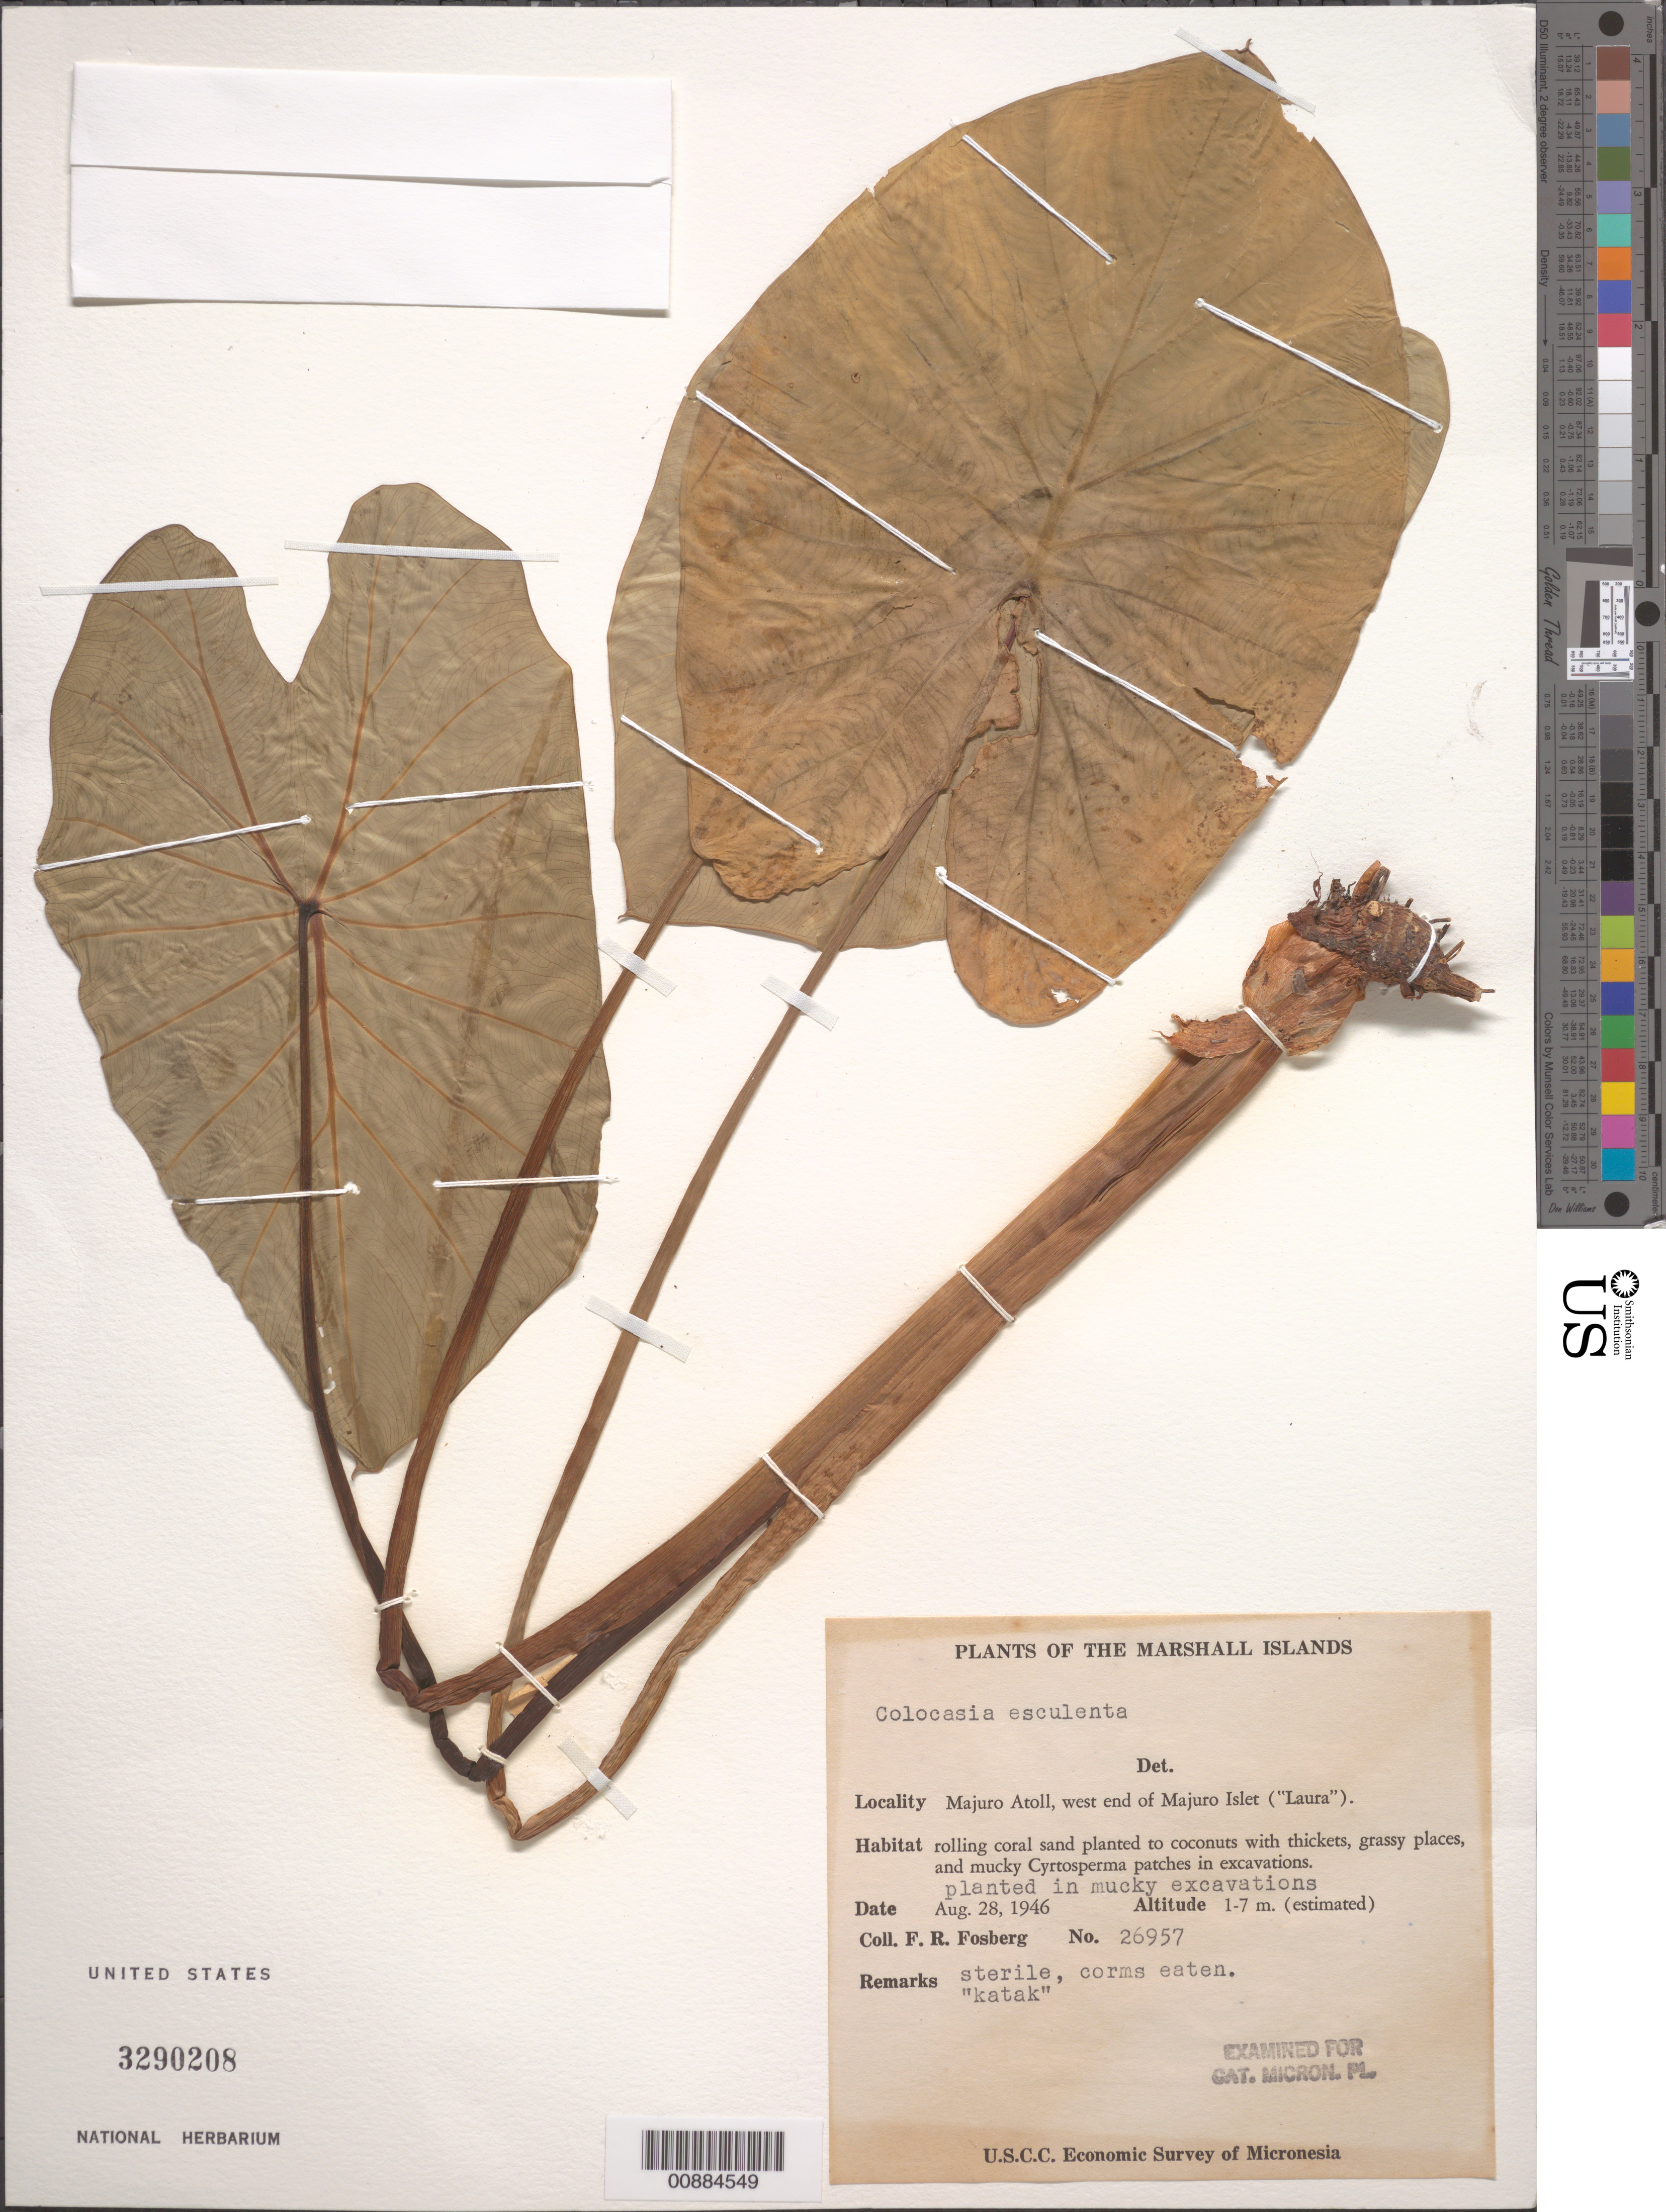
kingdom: Plantae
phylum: Tracheophyta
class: Liliopsida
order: Alismatales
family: Araceae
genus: Colocasia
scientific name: Colocasia esculenta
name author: (L.) Schott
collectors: F. R. Fosberg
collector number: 26957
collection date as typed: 28 Aug 1946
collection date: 1946-08-28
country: Marshall Islands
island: Majuro Atoll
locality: W end of Majuro ("Laura") Islet.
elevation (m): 1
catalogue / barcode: US 3290208